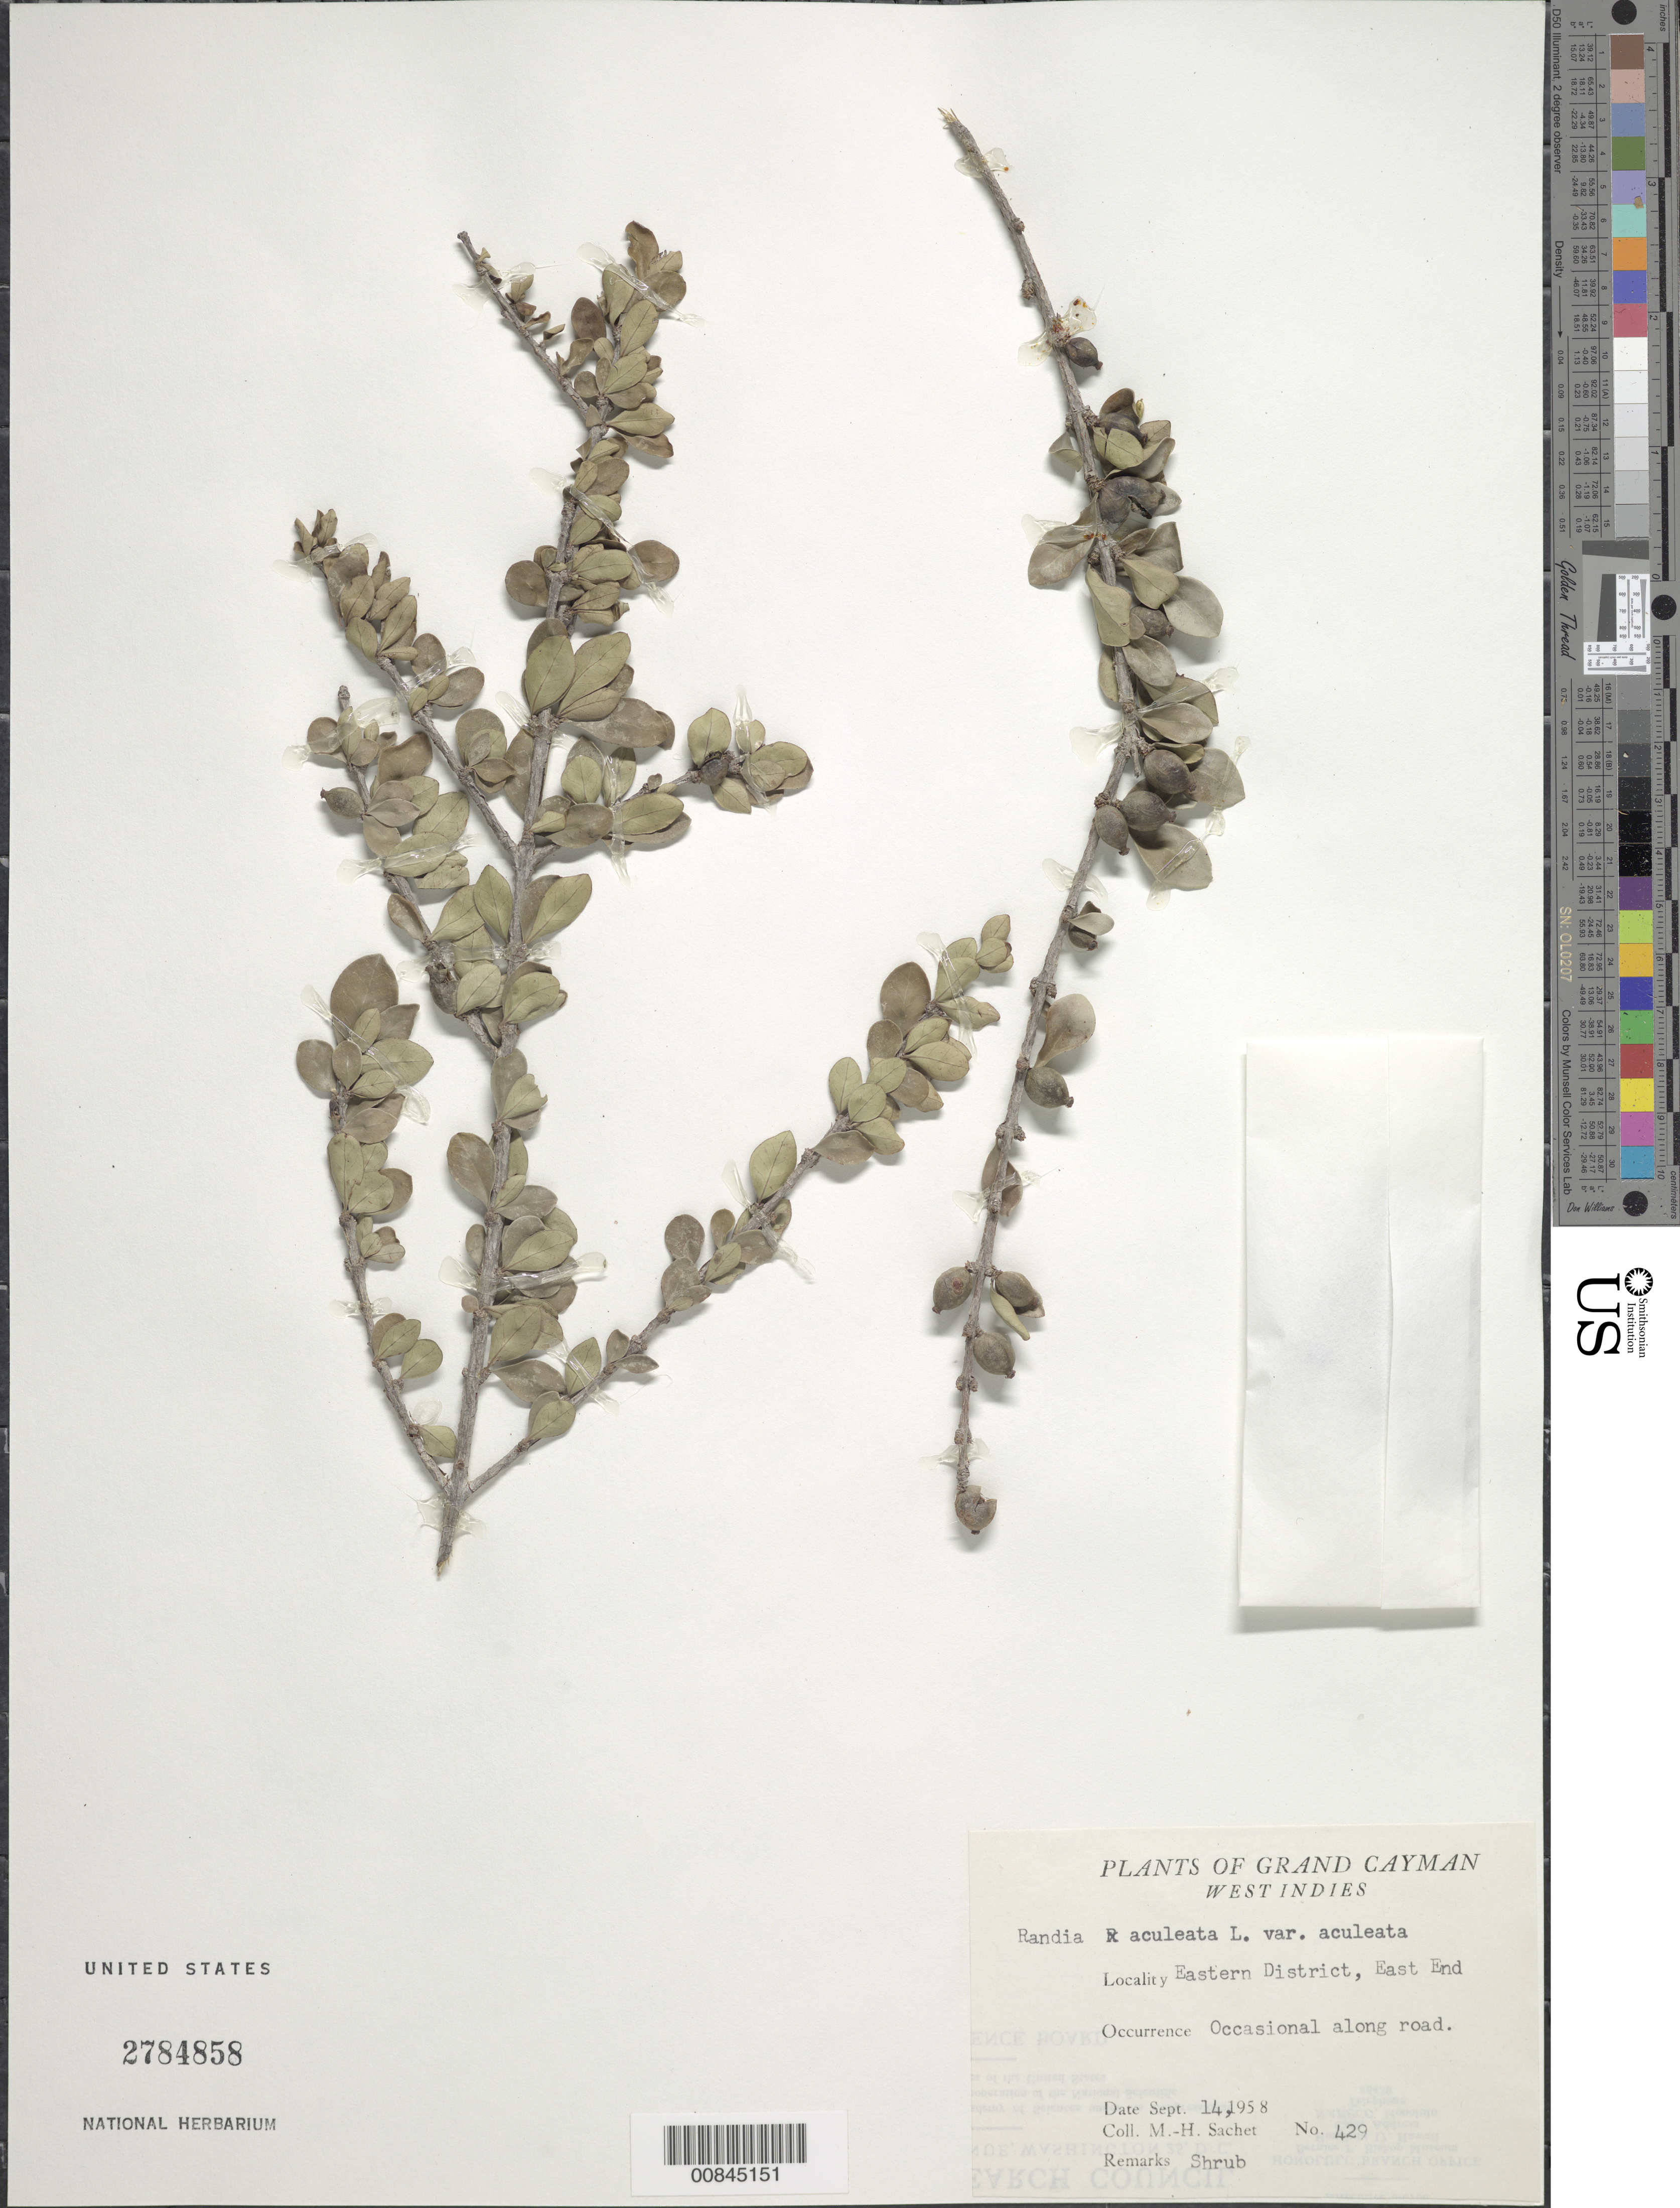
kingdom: Plantae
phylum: Tracheophyta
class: Magnoliopsida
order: Gentianales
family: Rubiaceae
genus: Randia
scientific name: Randia aculeata var. aculeata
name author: L.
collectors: M.-H. Sachet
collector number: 429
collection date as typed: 14 Sep 1958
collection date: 1958-09-14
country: Cayman Islands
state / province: Eastern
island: Grand Cayman Island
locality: East End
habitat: Along road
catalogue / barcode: US 2784858